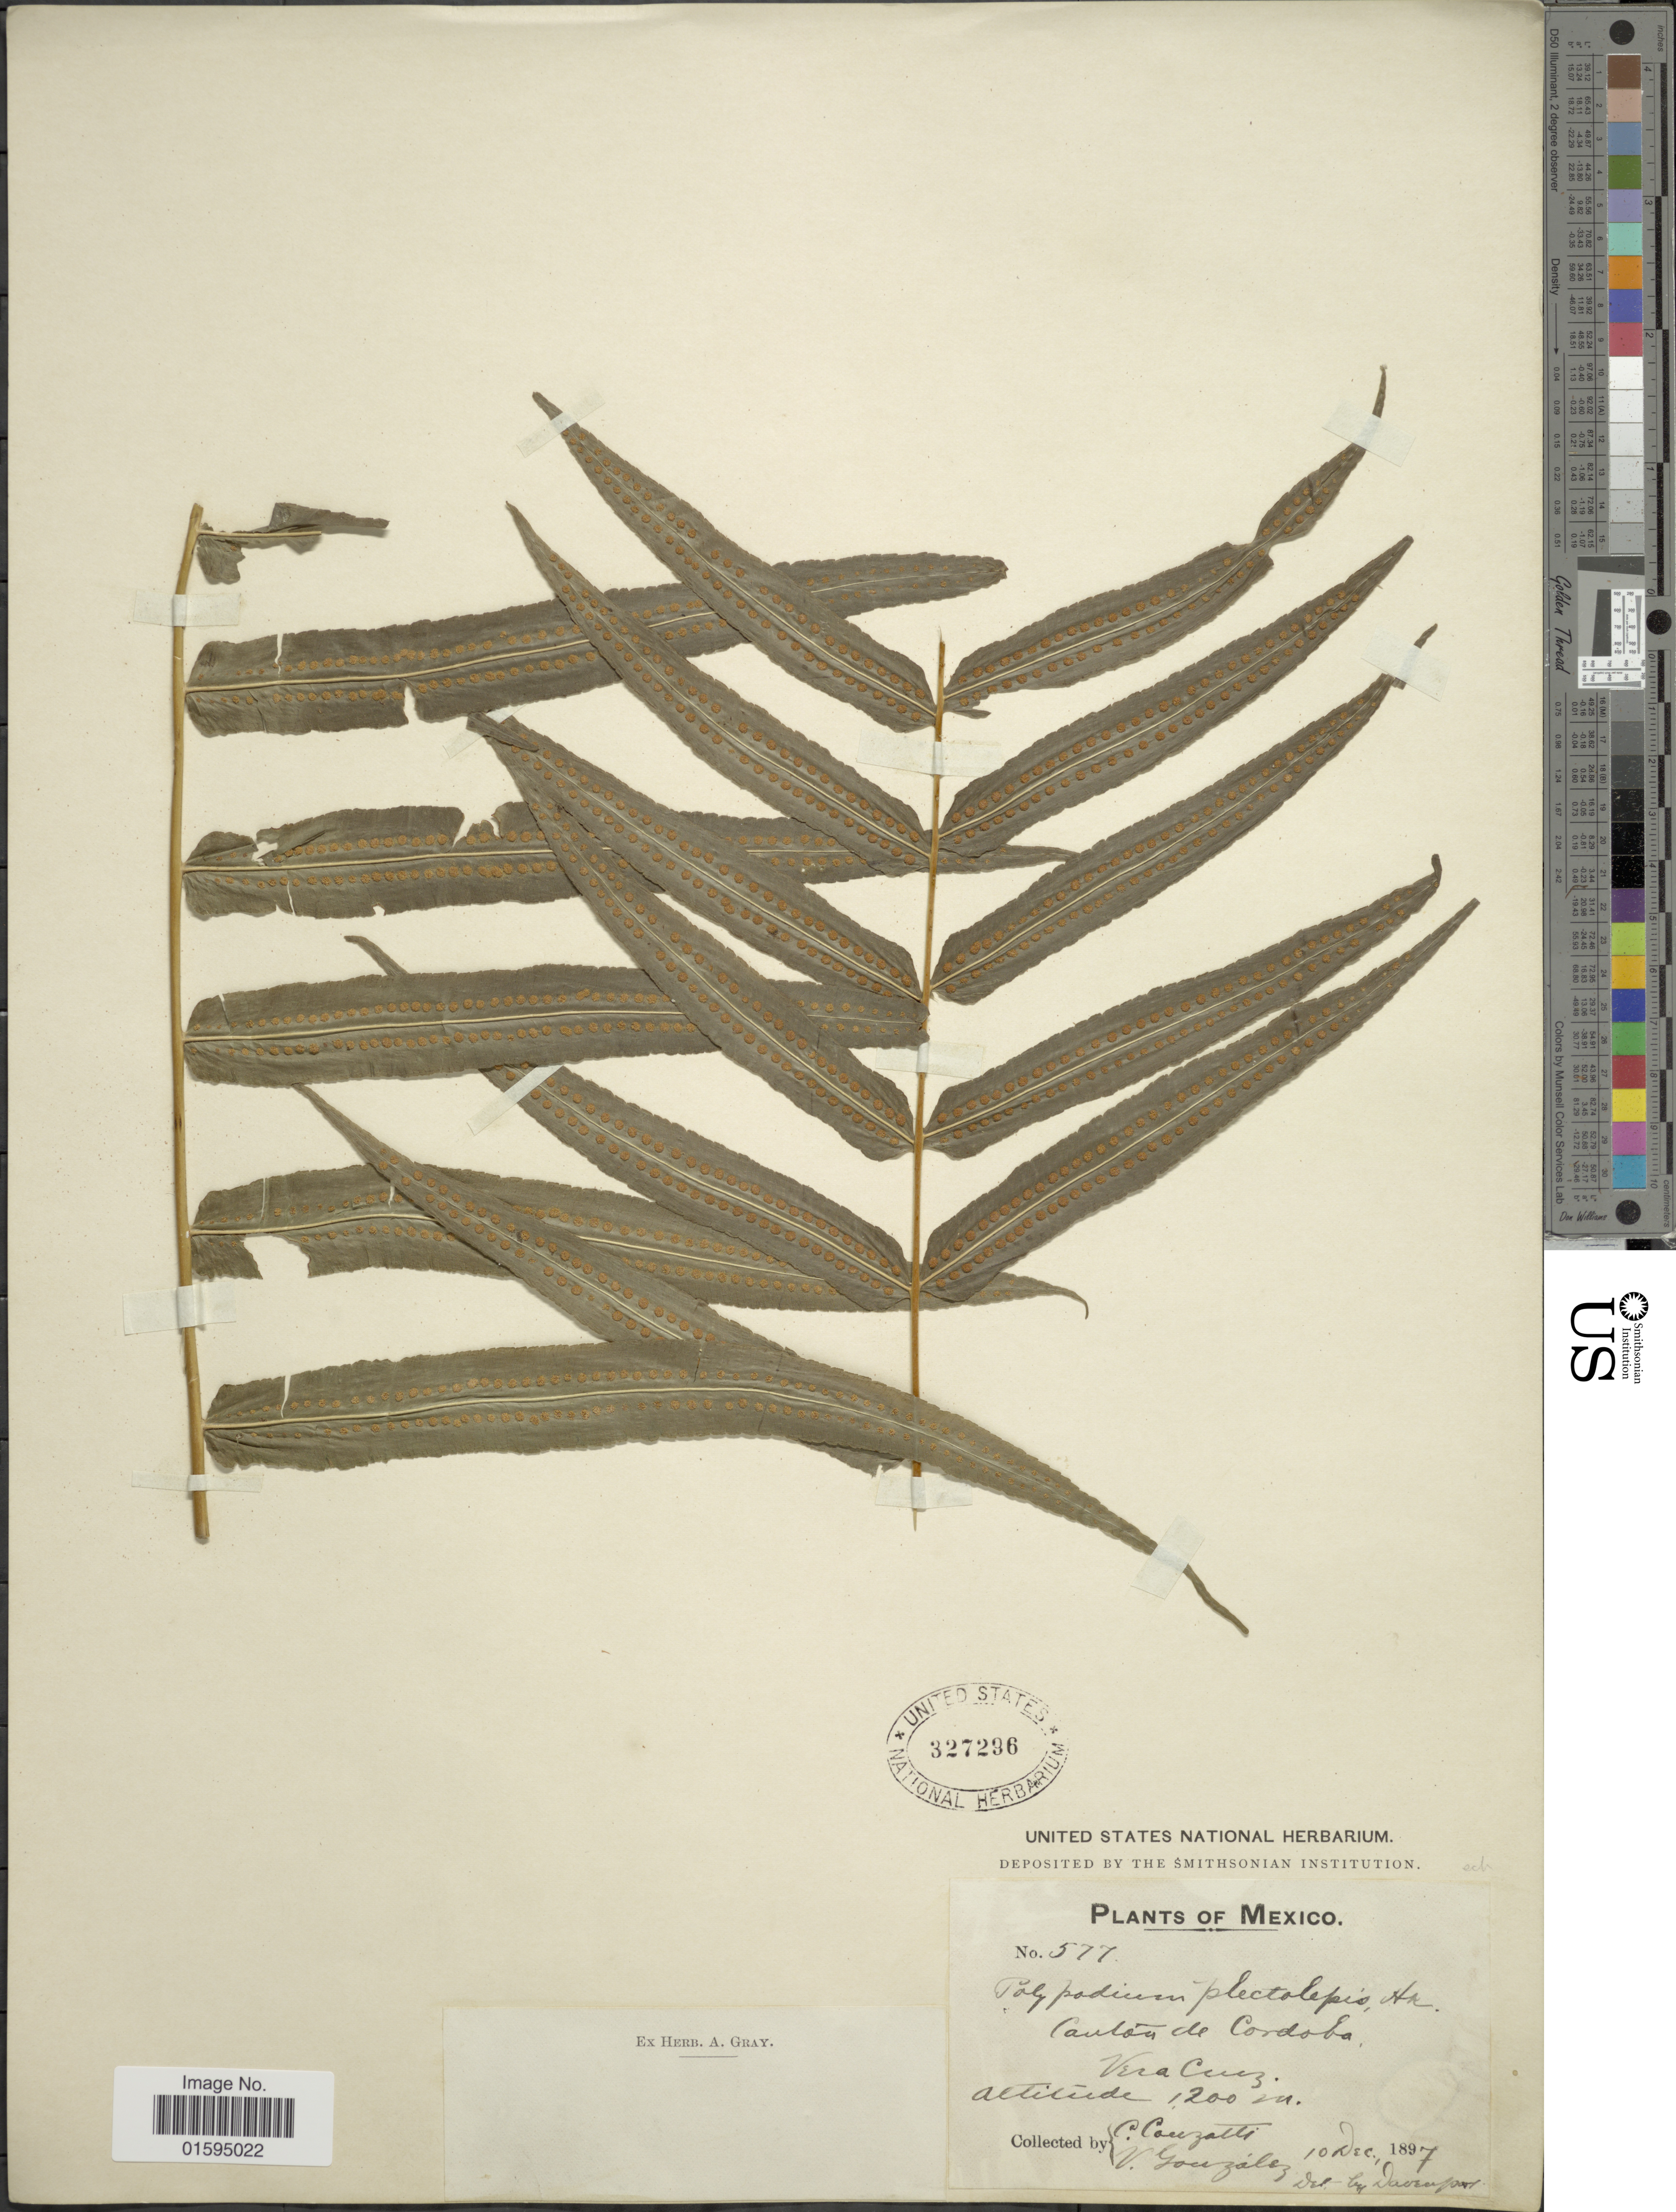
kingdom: Plantae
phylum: Tracheophyta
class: Polypodiopsida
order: Polypodiales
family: Polypodiaceae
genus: Polypodium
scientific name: Polypodium echinolepis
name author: Fée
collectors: C. Couzatti & V. Gonzalez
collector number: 577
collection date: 1897-12-10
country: Mexico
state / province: Veracruz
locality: Canton De Cordobam Vera Cruz.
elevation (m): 1200